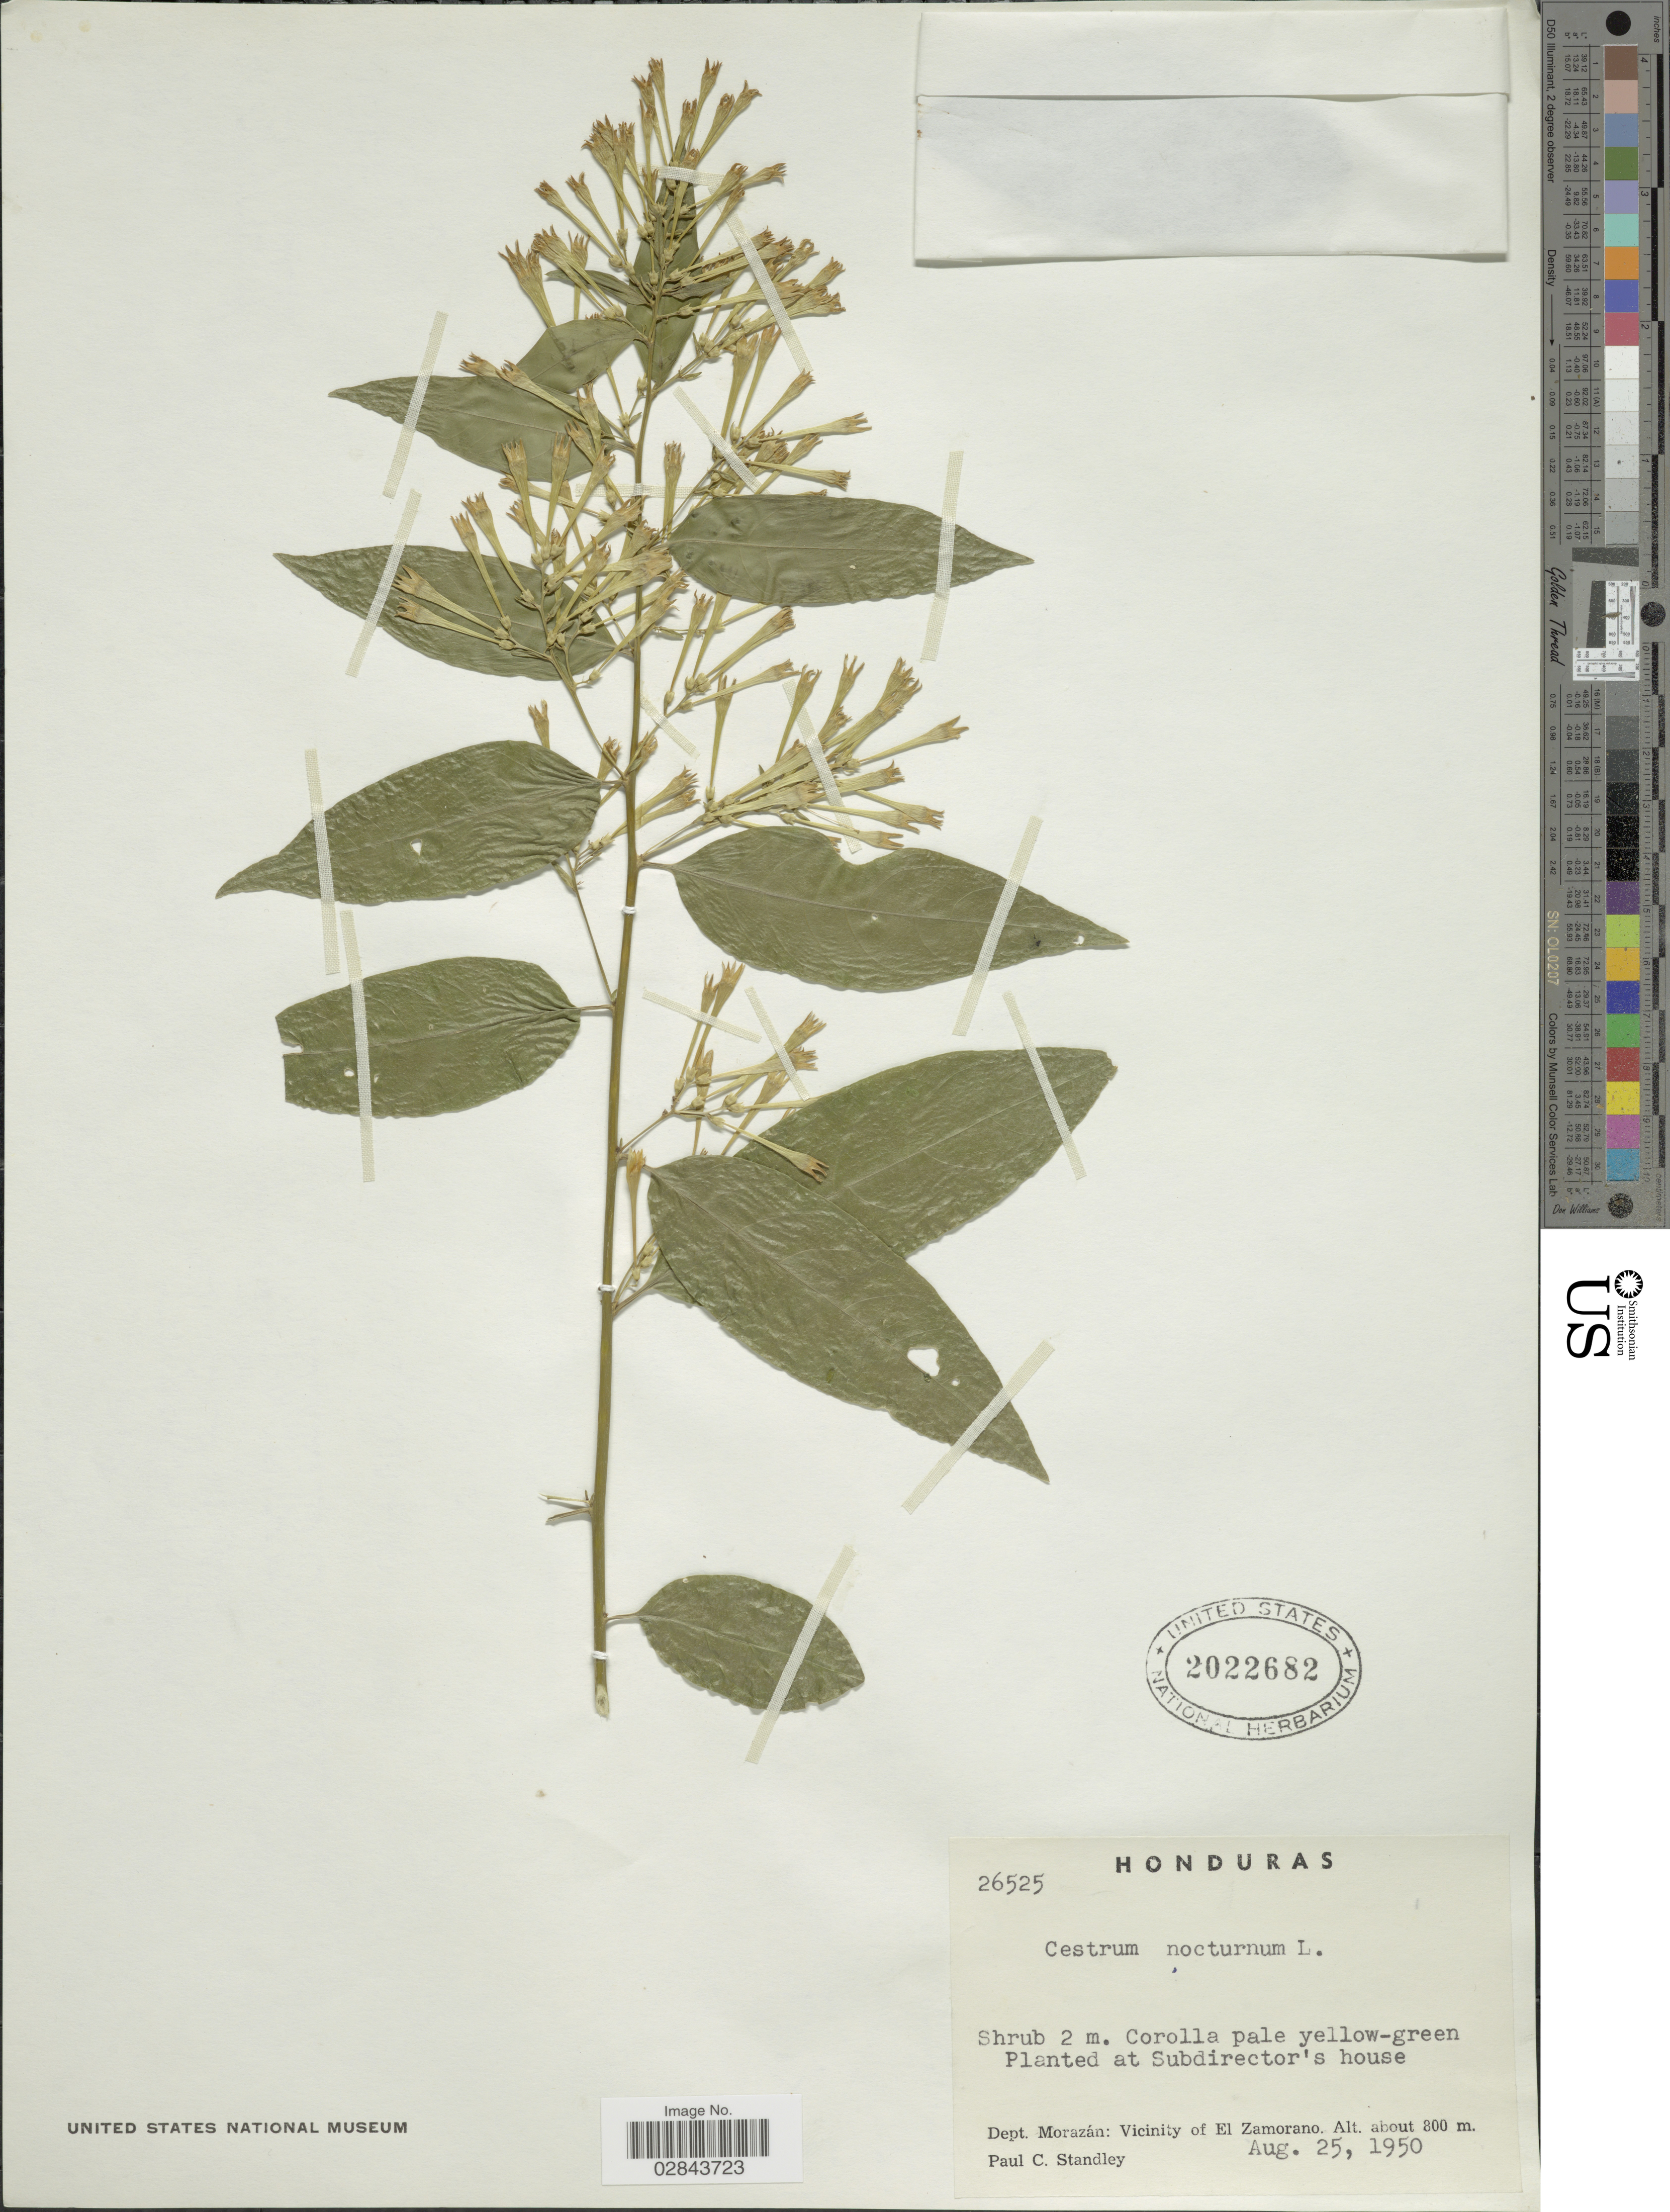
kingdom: Plantae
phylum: Tracheophyta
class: Magnoliopsida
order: Solanales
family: Solanaceae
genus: Cestrum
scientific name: Cestrum nocturnum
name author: L.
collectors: P. C. Standley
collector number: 26525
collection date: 1950-08-25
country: Honduras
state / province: Fco. Morazán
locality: Dept. Morazán: Vicinity of El Zamorano.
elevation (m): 800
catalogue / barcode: US 2022682